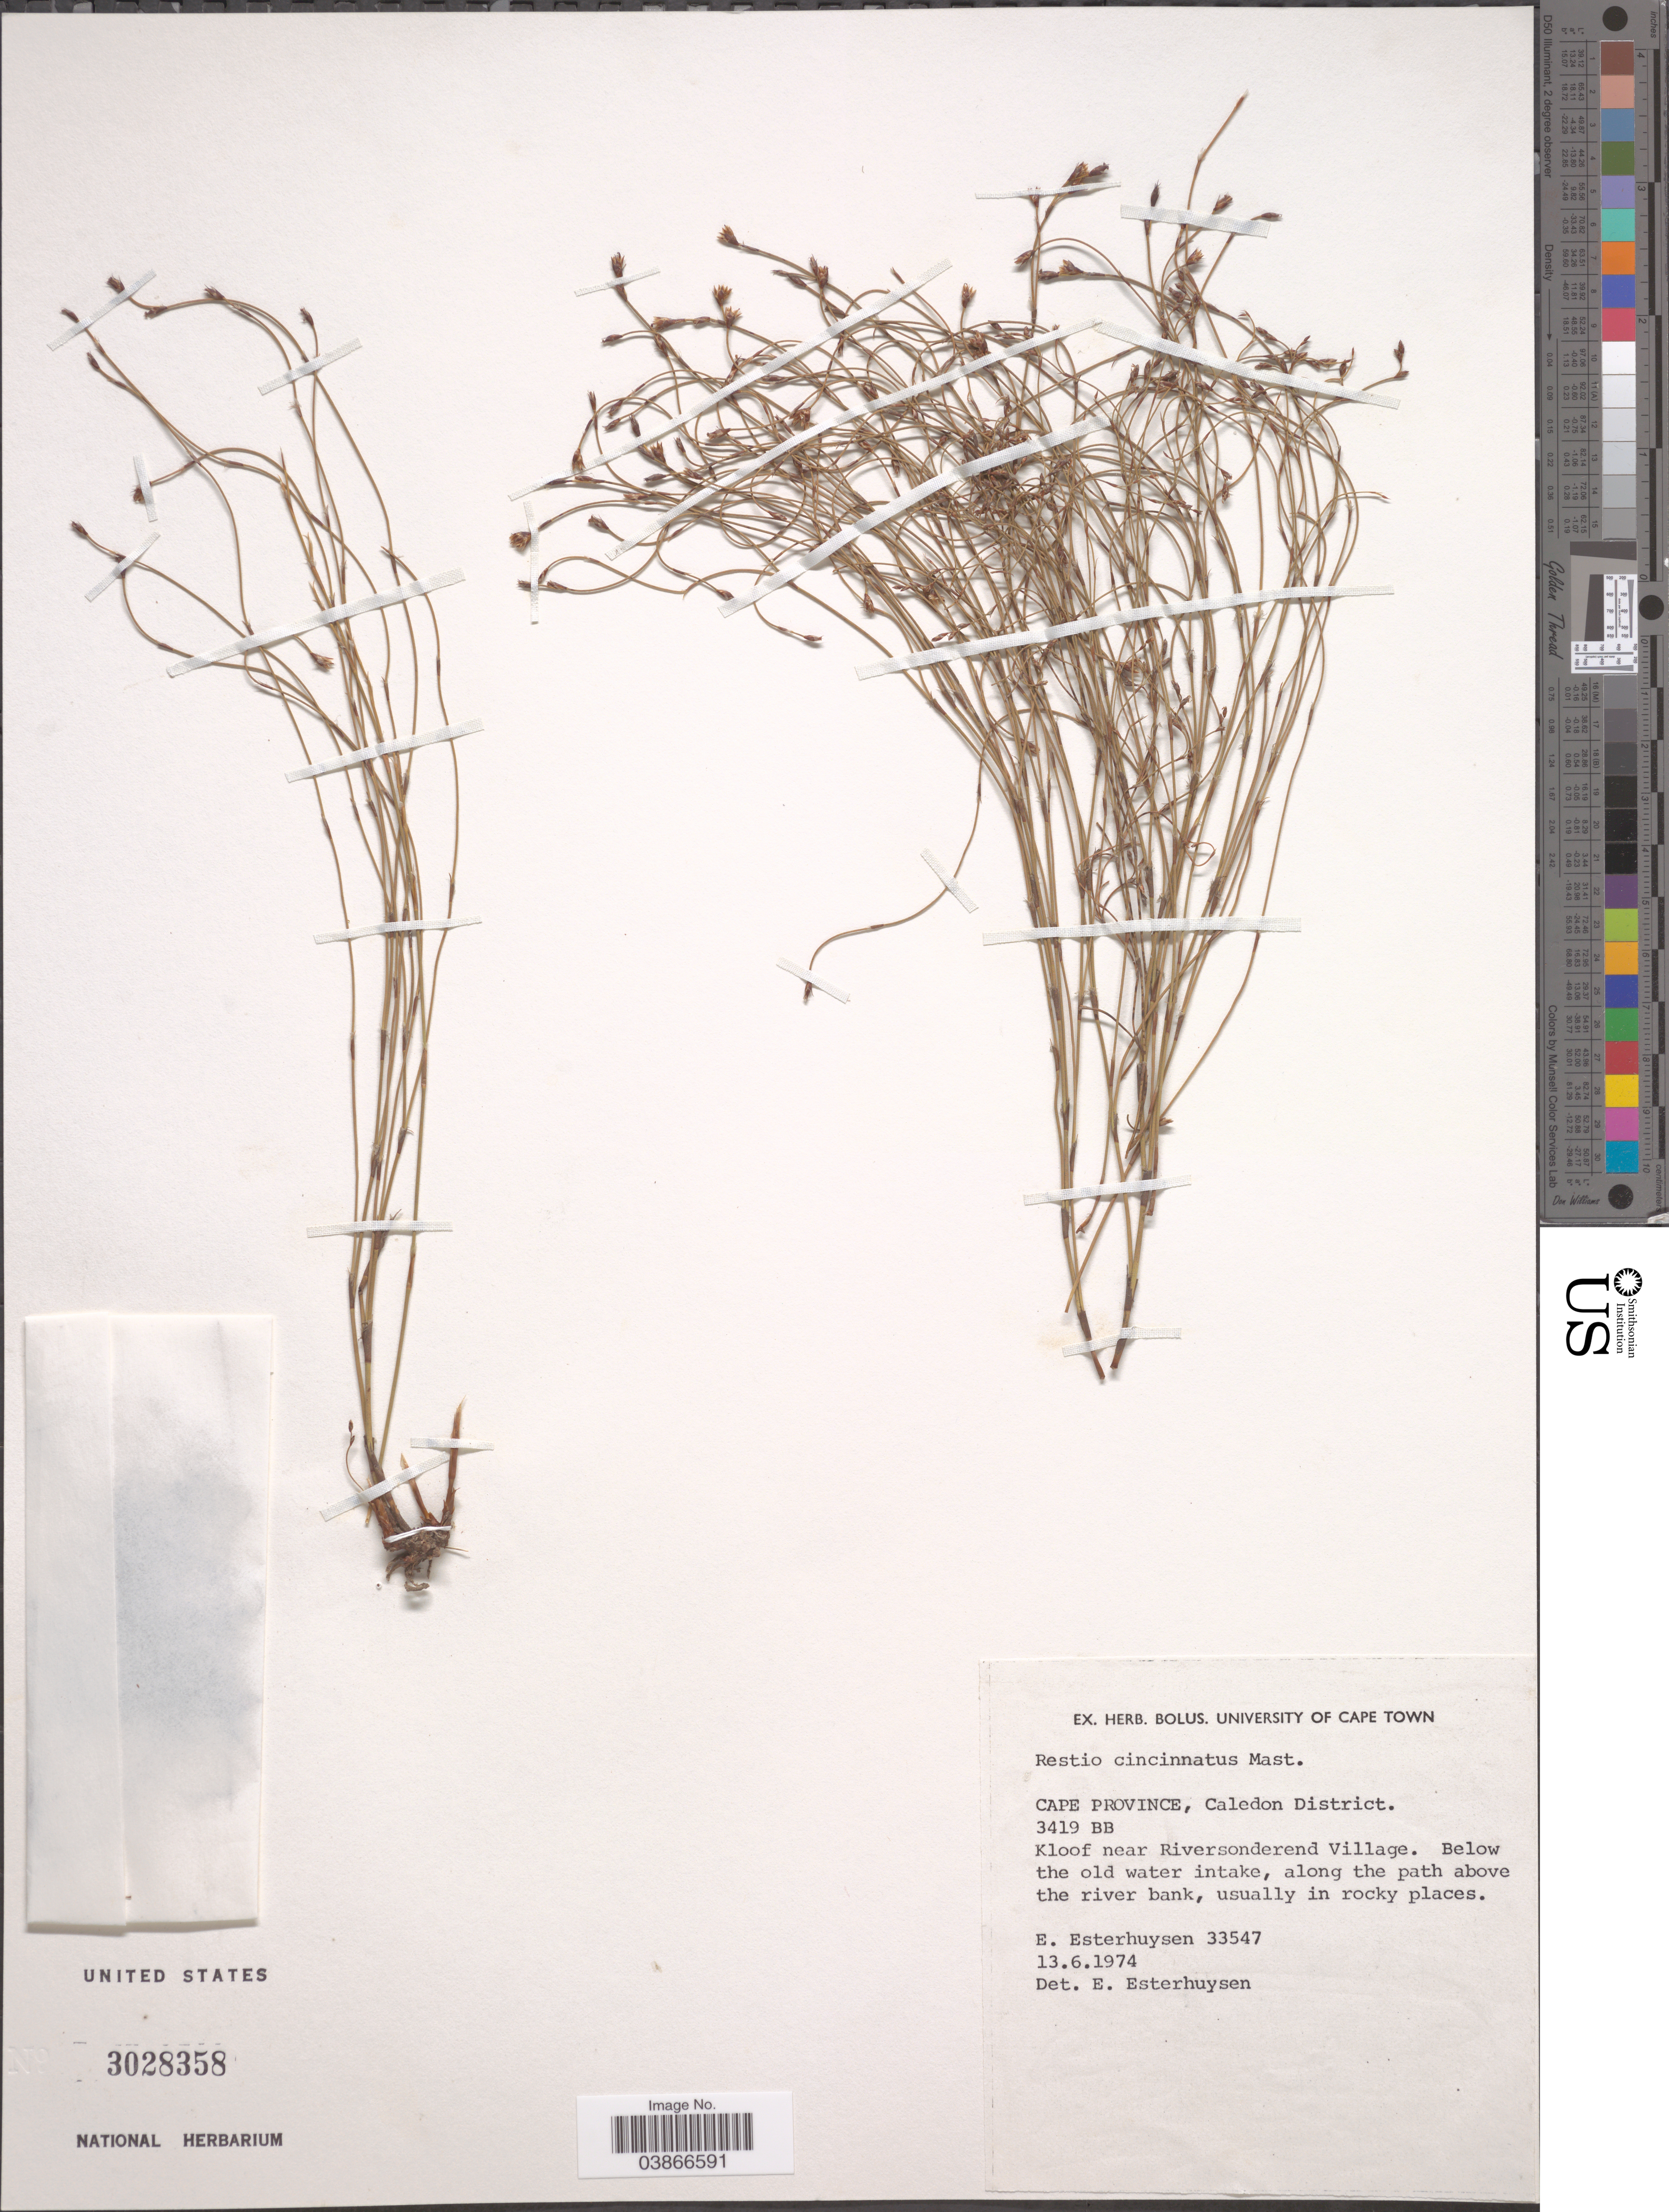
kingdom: Plantae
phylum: Tracheophyta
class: Liliopsida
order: Poales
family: Restionaceae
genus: Restio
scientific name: Restio cincinnatus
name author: Mast.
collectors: E. E. Esterhuysen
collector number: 33547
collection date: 1974-06-13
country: South Africa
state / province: Western Cape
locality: Caledon District, 3419 BB. Kloof near Riversonderend Village.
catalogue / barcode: US 3028358